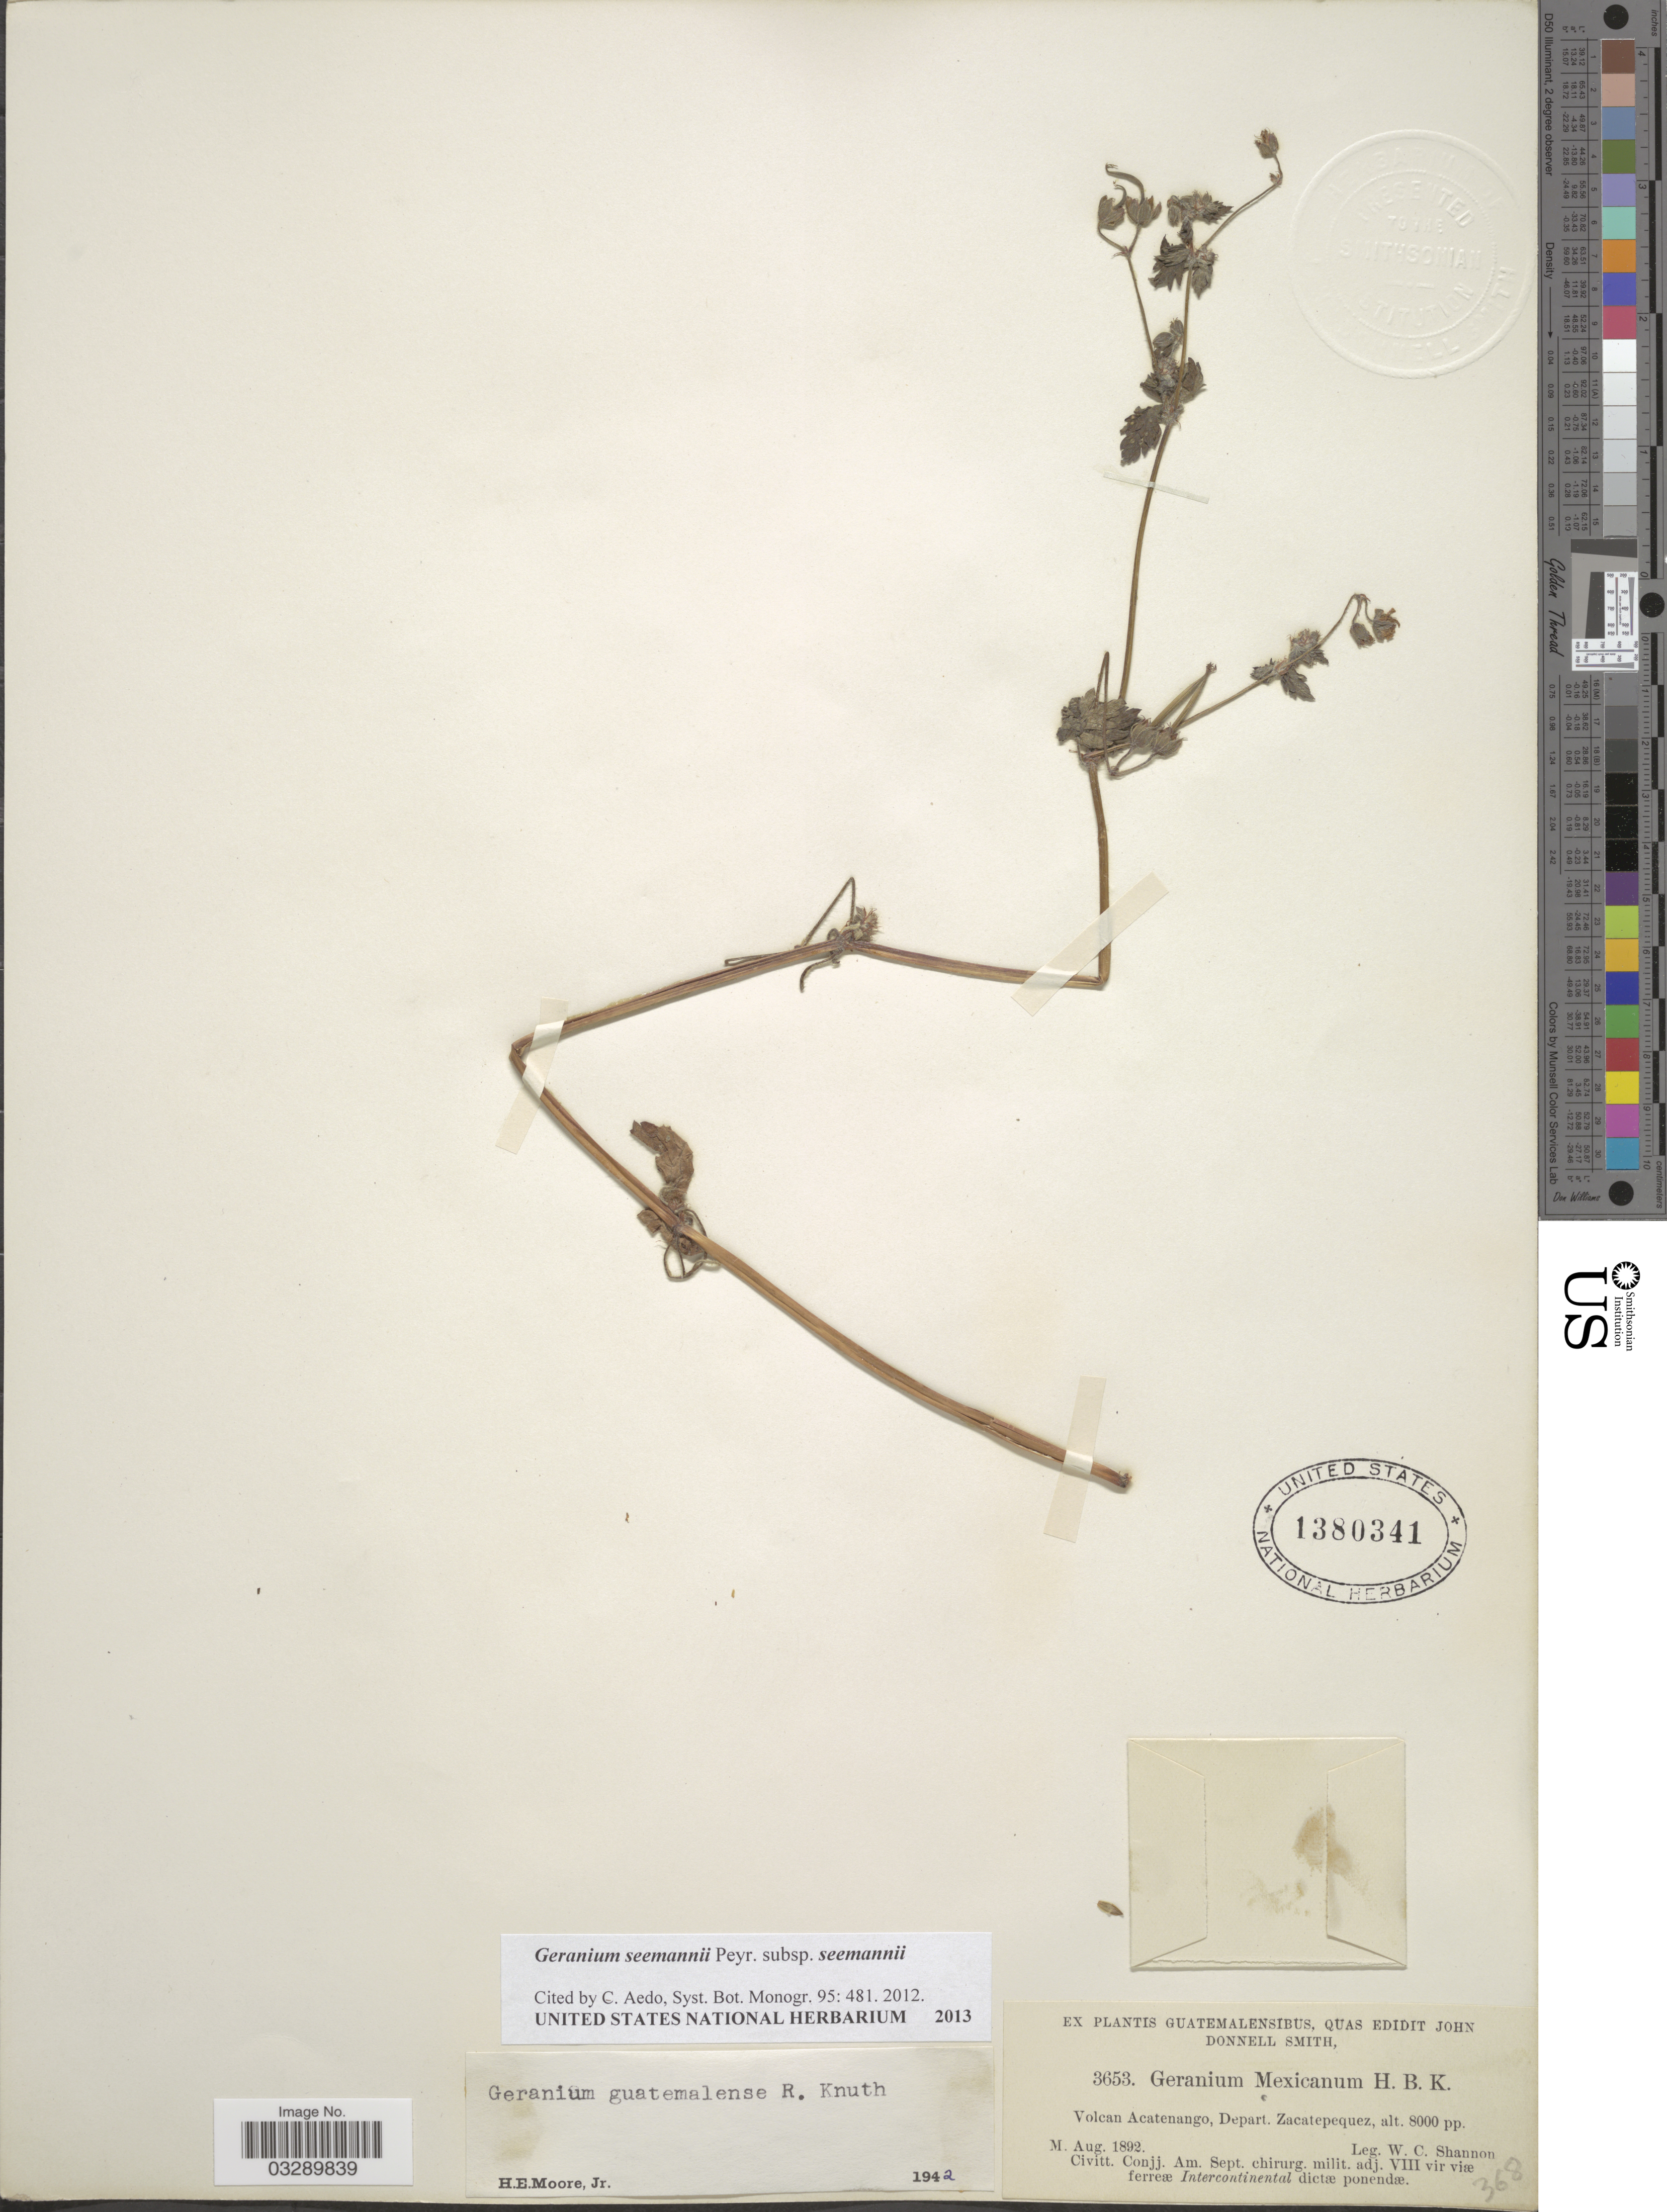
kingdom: Plantae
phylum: Tracheophyta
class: Magnoliopsida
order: Geraniales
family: Geraniaceae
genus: Geranium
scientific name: Geranium seemannii subsp. seemannii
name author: Peyr.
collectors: W. C. Shannon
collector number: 3653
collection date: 1892-08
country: Guatemala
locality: Volcan Acatenango, Depart. Zacatepequez.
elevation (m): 2438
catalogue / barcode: US 1380341